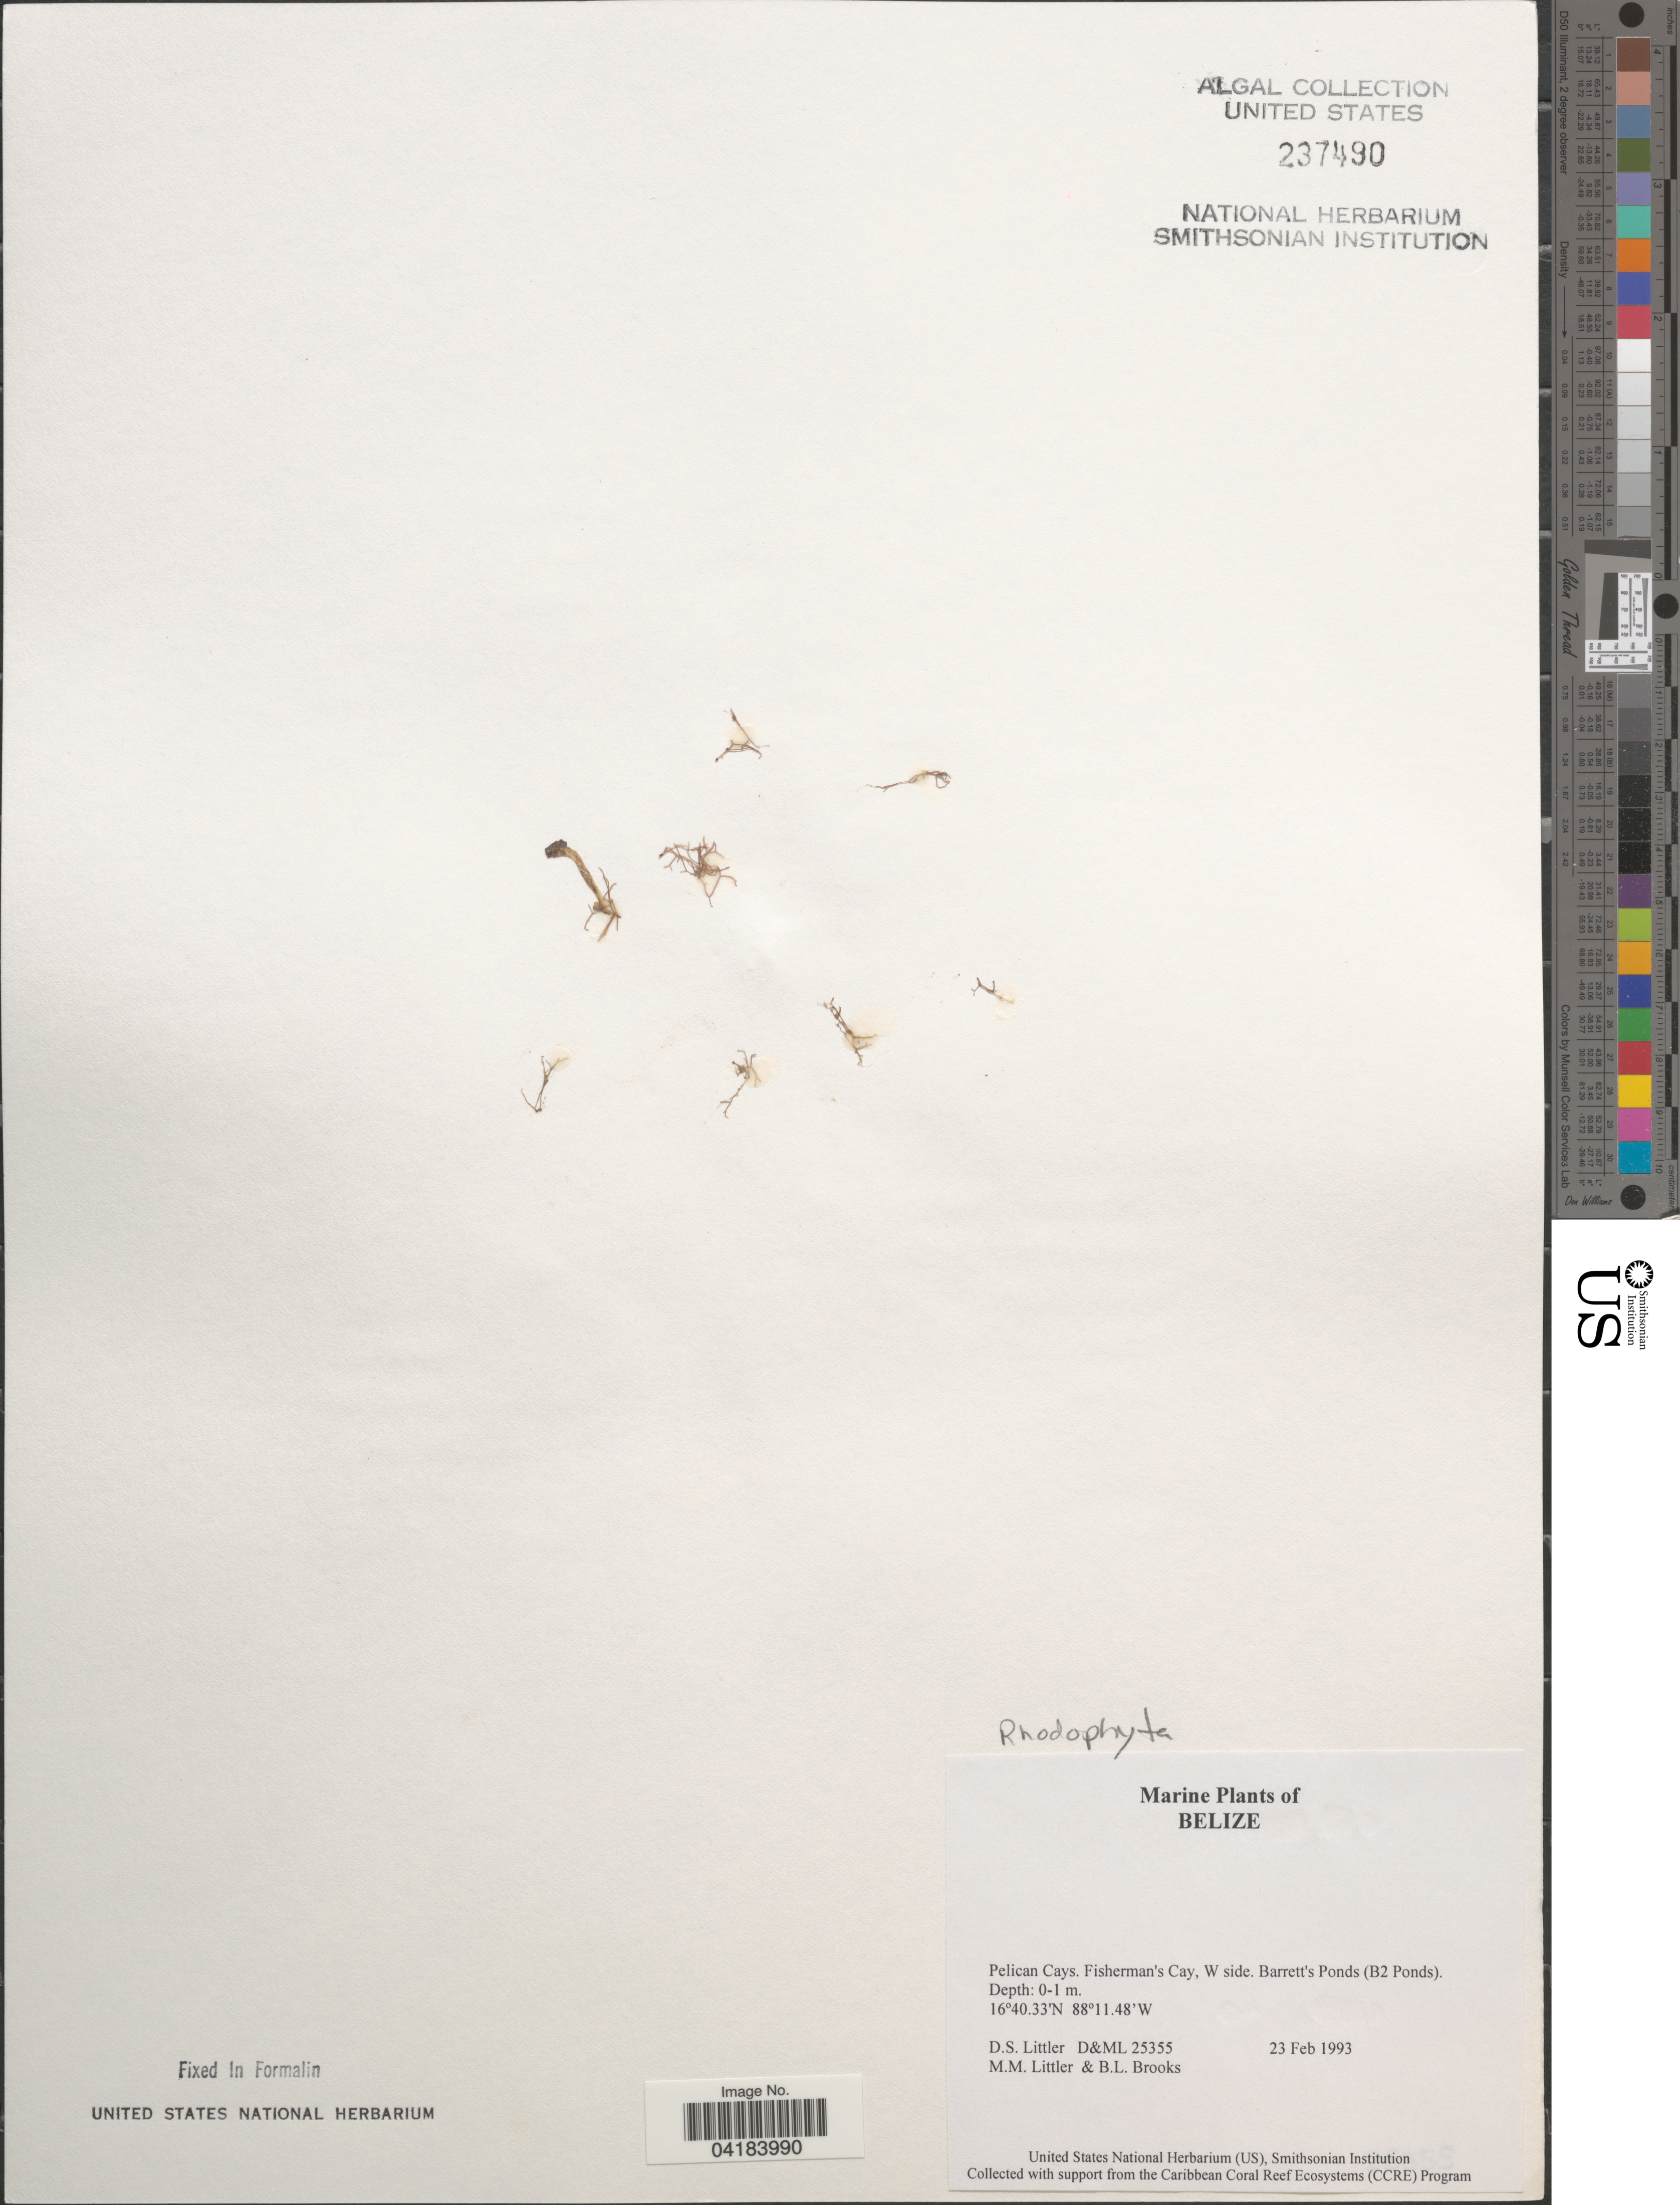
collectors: D. S. Littler & B. Brooks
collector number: D&ML25355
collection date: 1993-02-23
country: Belize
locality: Pelican Cays. Fisherman's Cay, W side. Barrett's Ponds (B2 Ponds).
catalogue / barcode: US 237490